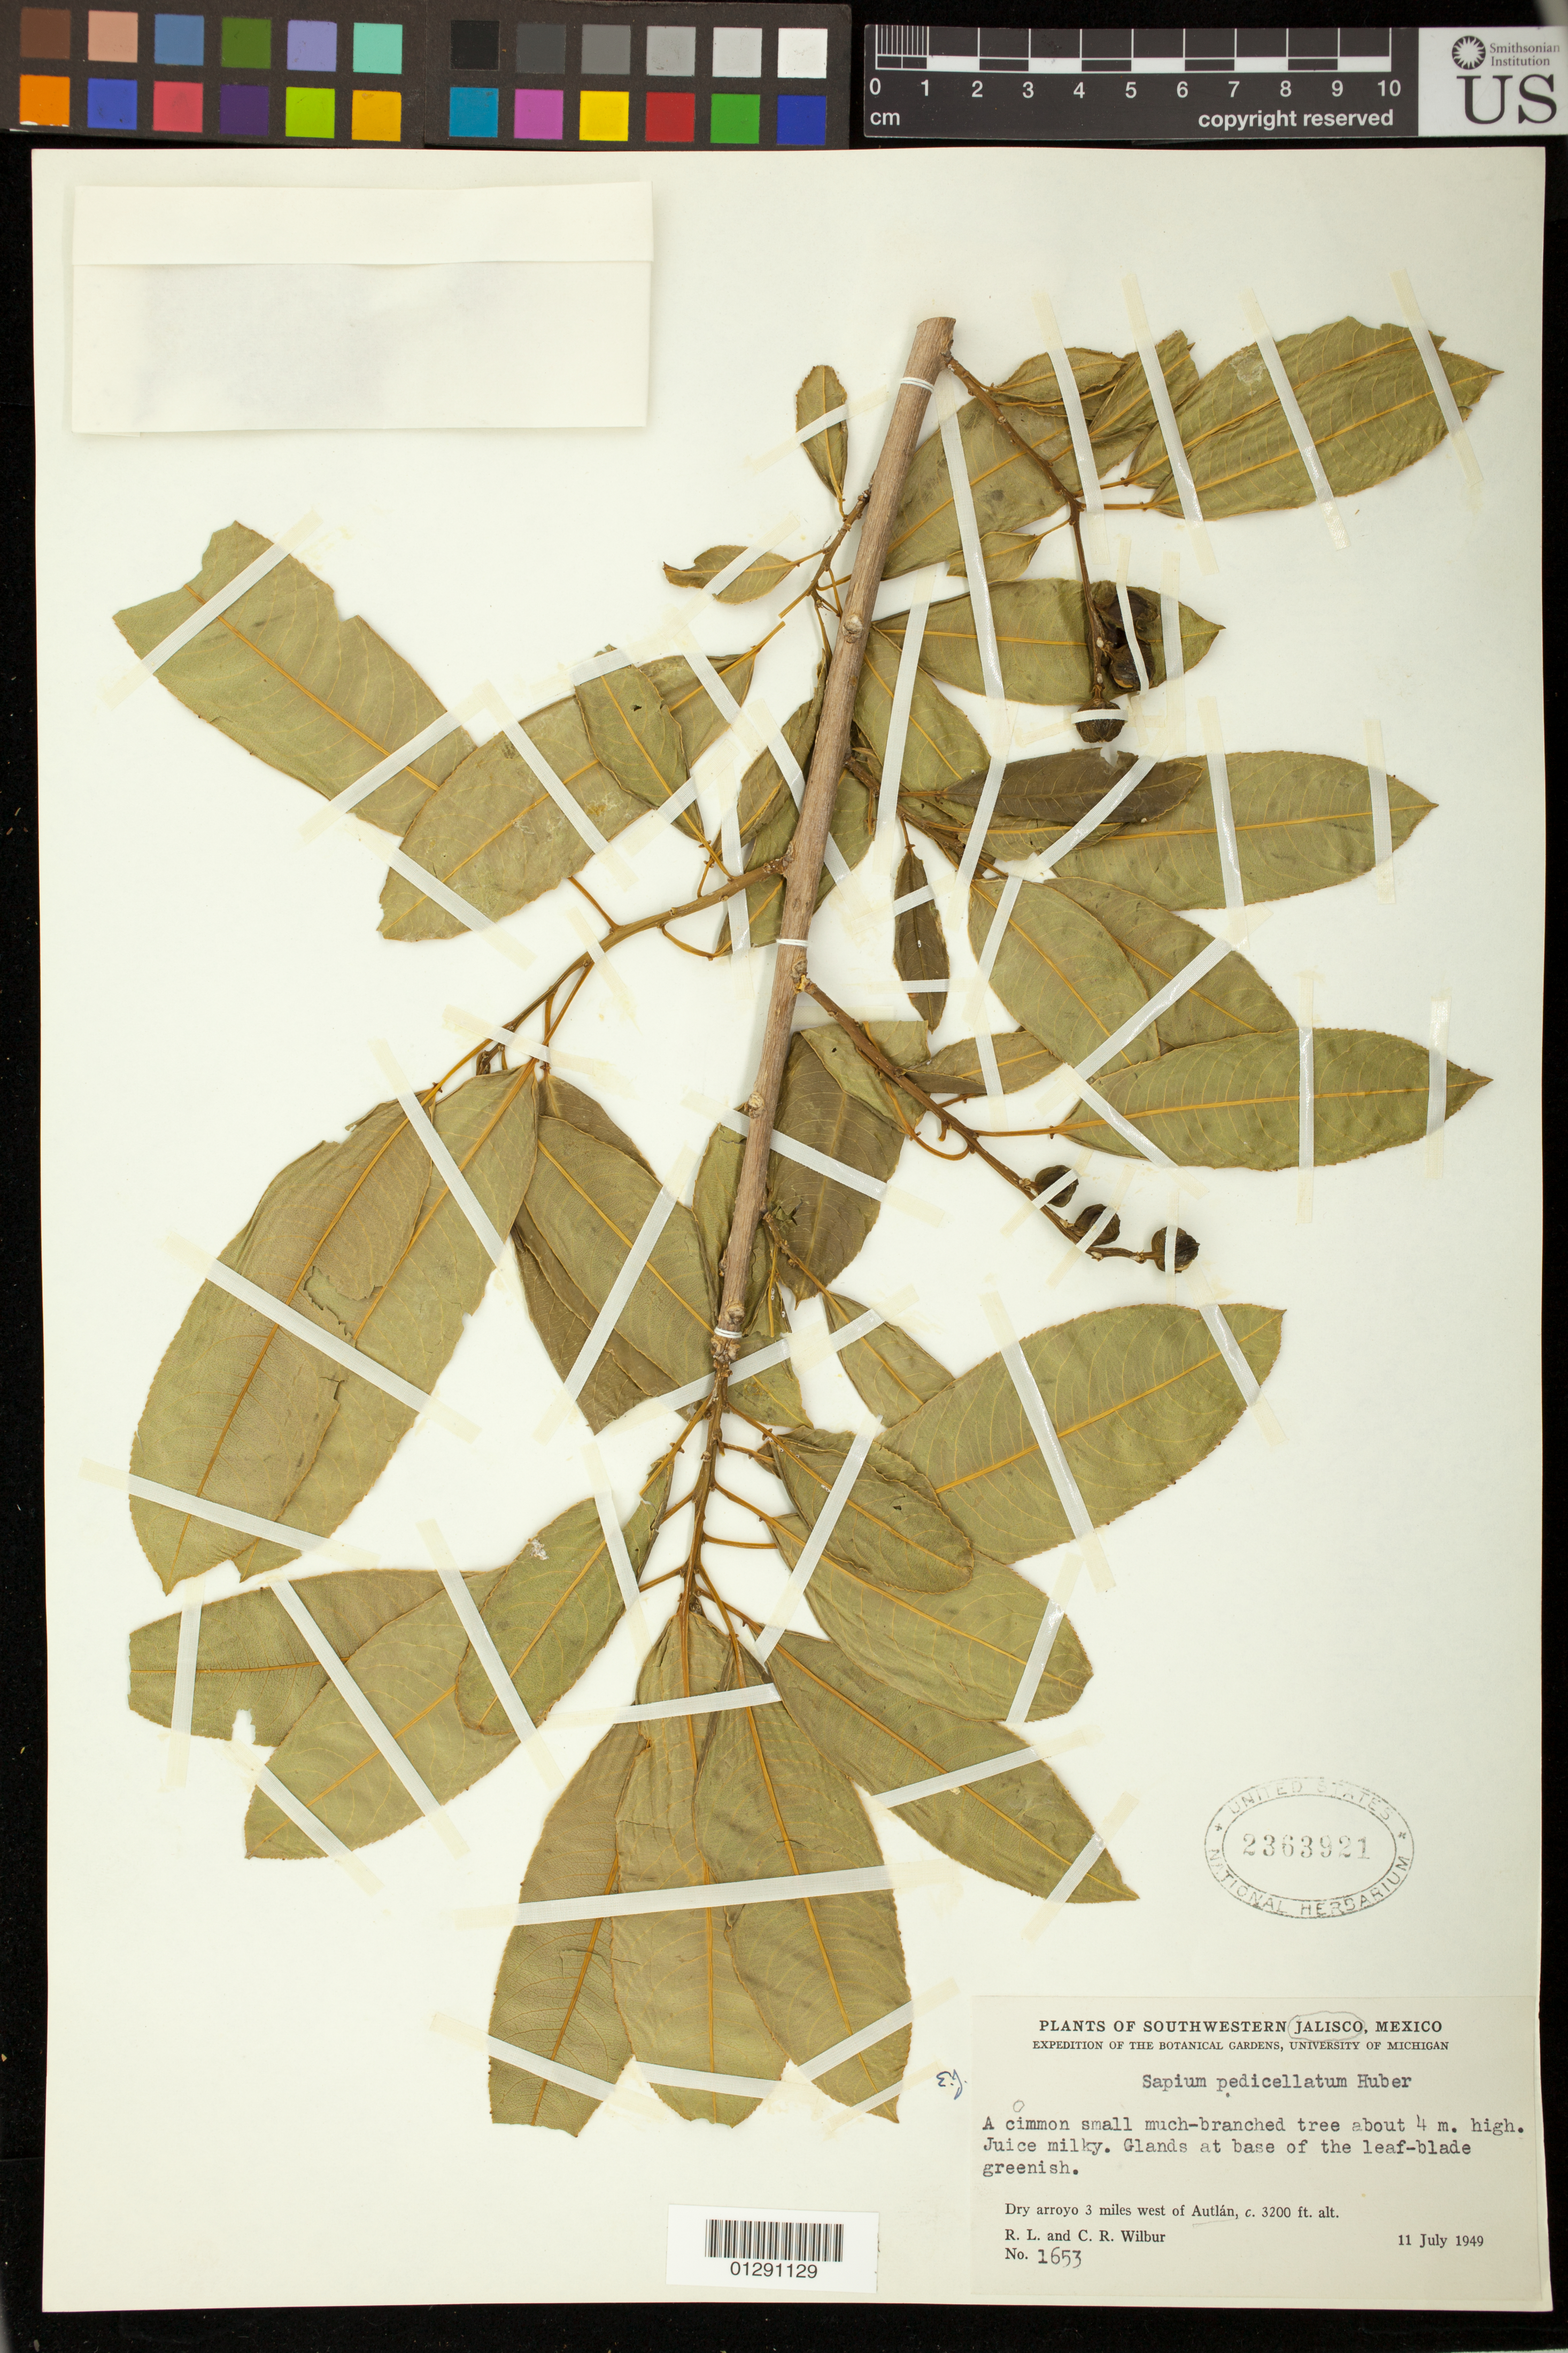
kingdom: Plantae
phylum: Tracheophyta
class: Magnoliopsida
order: Malpighiales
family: Euphorbiaceae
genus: Sapium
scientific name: Sapium pedicellatum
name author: Huber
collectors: R. L. Wilbur & C. Wilbur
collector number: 1653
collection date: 1949-07-11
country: Mexico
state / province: Jalisco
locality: Dry arroyo 3 miles west of Autlan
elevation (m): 975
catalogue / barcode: US 2363921